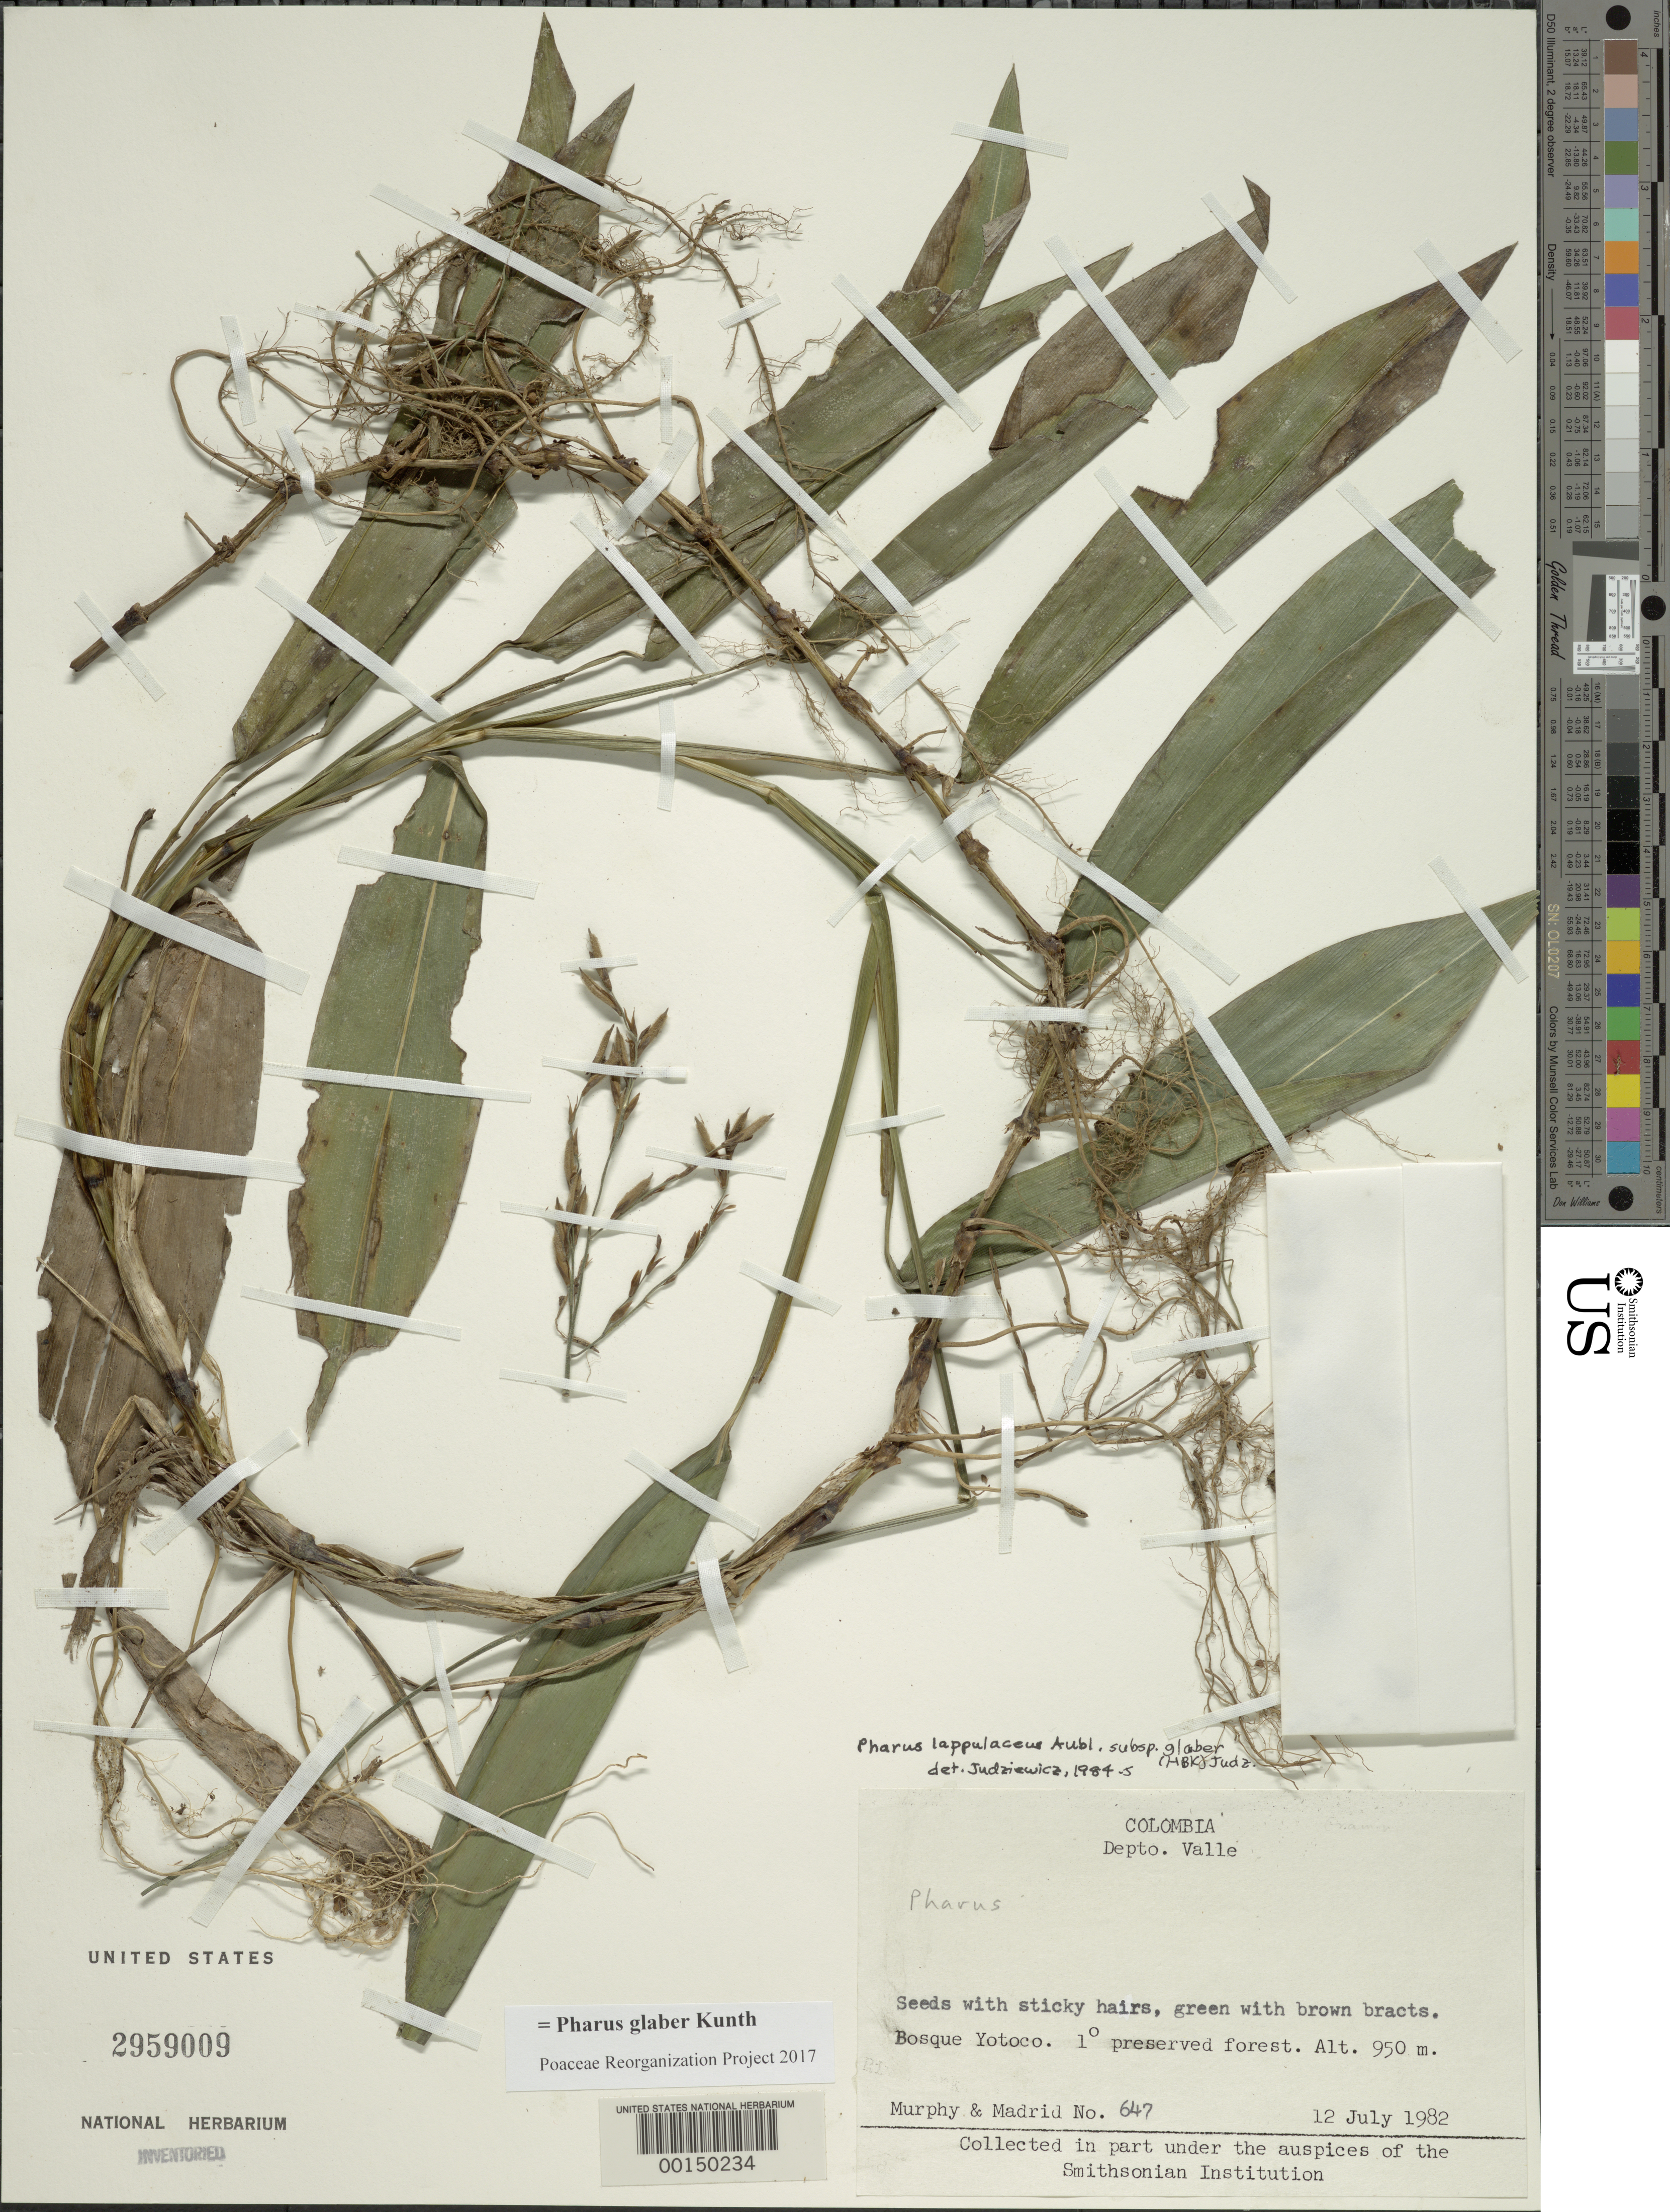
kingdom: Plantae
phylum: Tracheophyta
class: Liliopsida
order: Poales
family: Poaceae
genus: Pharus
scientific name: Pharus glaber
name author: Kunth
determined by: Poaceae Reorganization Project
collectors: -. Murphy & -. Madrid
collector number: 647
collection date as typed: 12 Jul 1982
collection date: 1982-07-12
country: Colombia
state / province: Cauca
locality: Bosque Yotoco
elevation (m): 950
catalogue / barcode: US 2959009